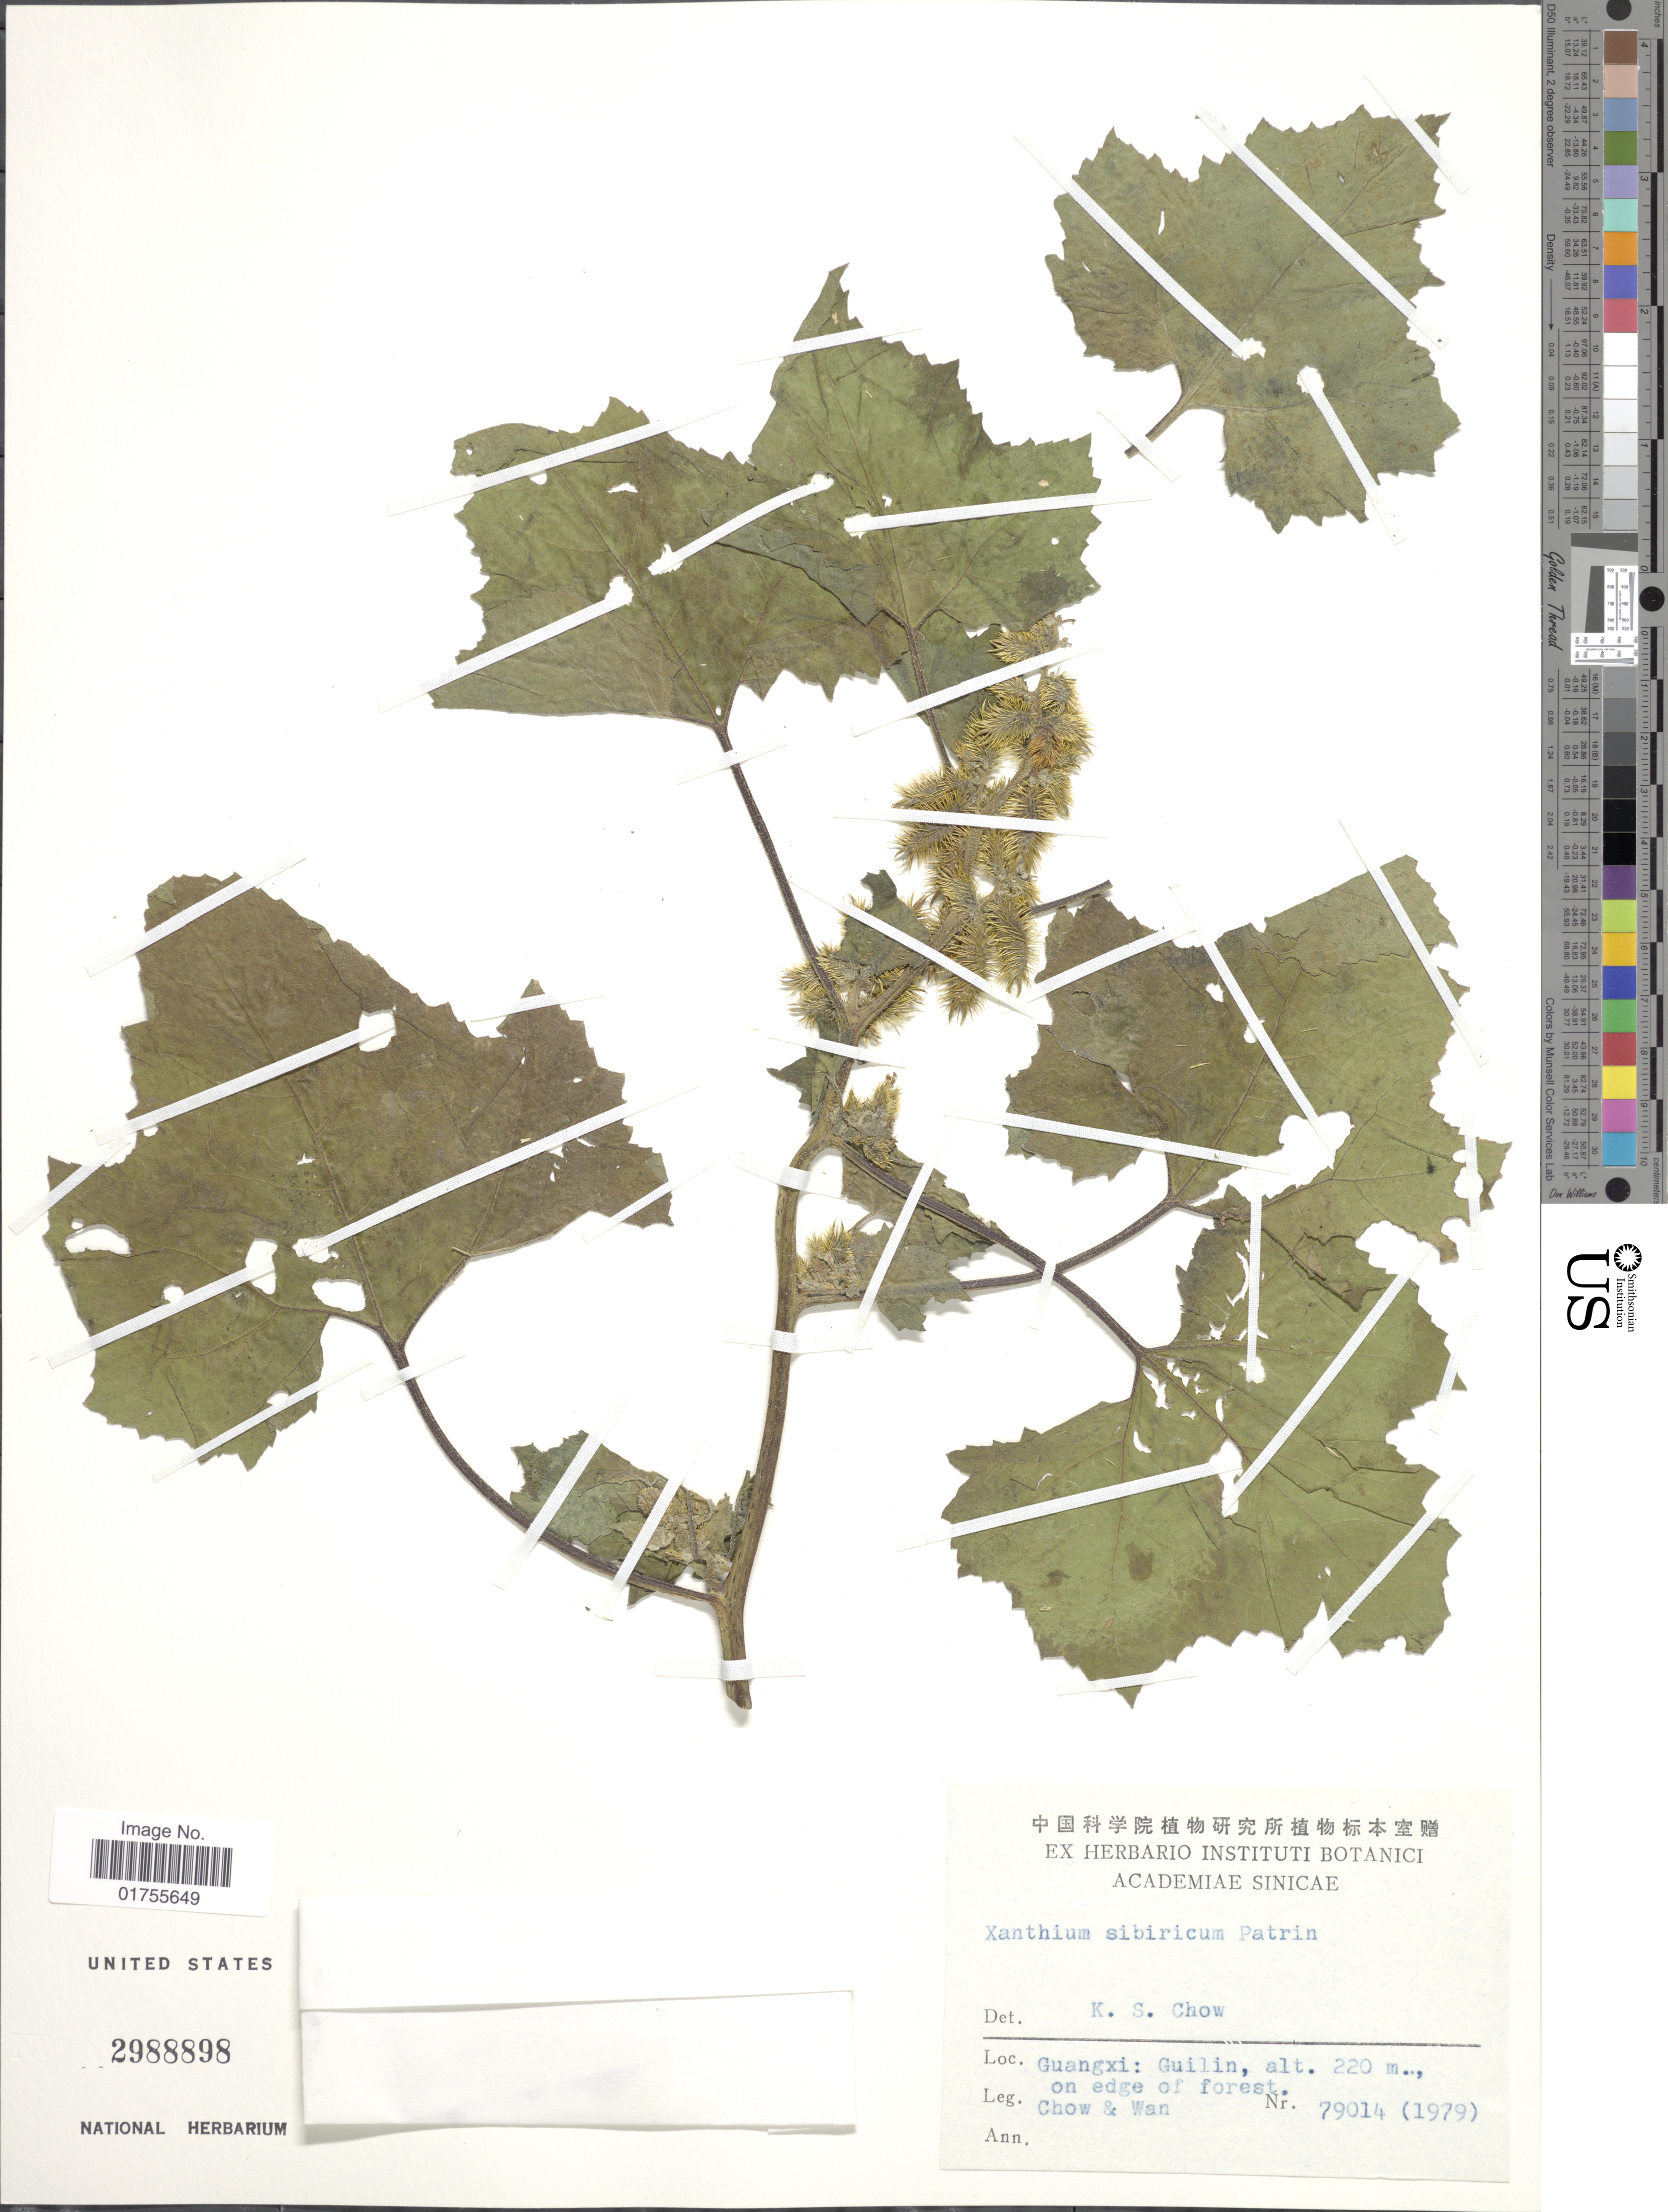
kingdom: Plantae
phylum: Tracheophyta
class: Magnoliopsida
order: Asterales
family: Asteraceae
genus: Xanthium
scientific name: Xanthium sibiricum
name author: L.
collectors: Chow, -- & -. Wan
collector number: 79014 (1979)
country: China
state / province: Guangxi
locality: Guilin, on edge of forest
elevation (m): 220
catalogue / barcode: US 2988898